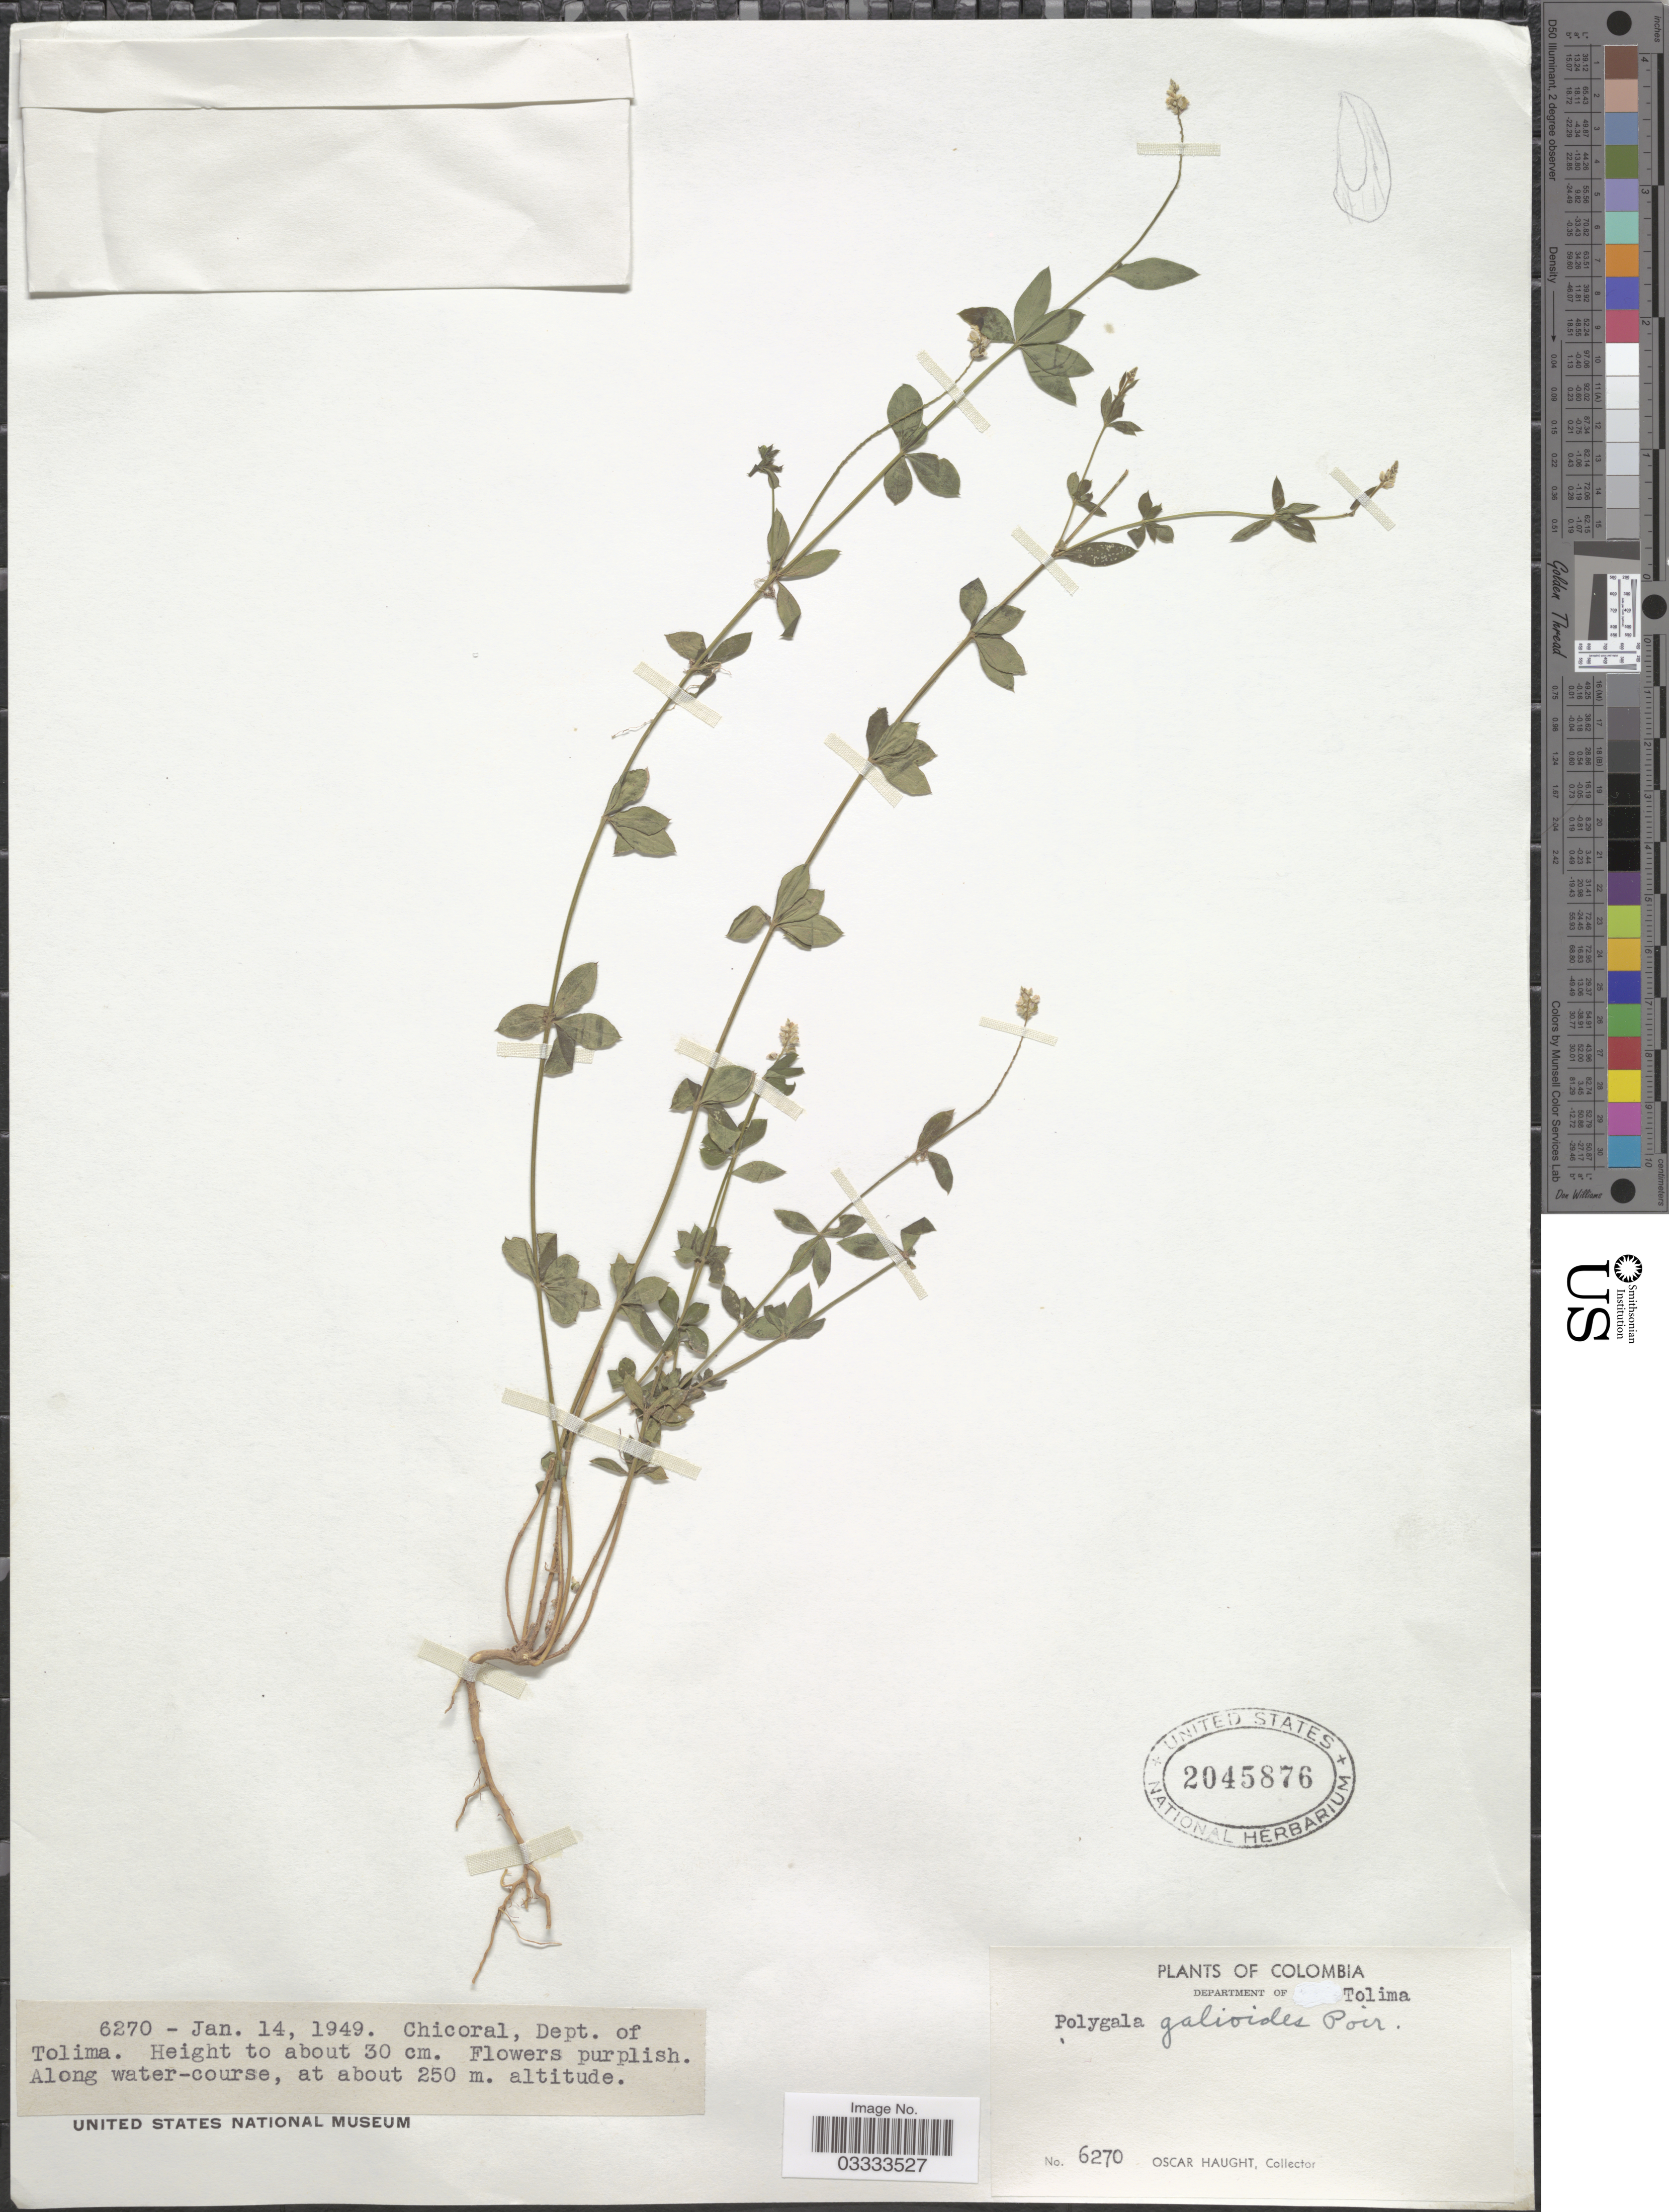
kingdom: Plantae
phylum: Tracheophyta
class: Magnoliopsida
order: Fabales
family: Polygalaceae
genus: Polygala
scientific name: Polygala galioides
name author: Poir.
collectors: O. Haught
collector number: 6270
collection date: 1949-01-14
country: Colombia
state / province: Tolima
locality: Chicoral, Dept. of Tolima. Along water-course.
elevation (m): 250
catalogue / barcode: US 2045876